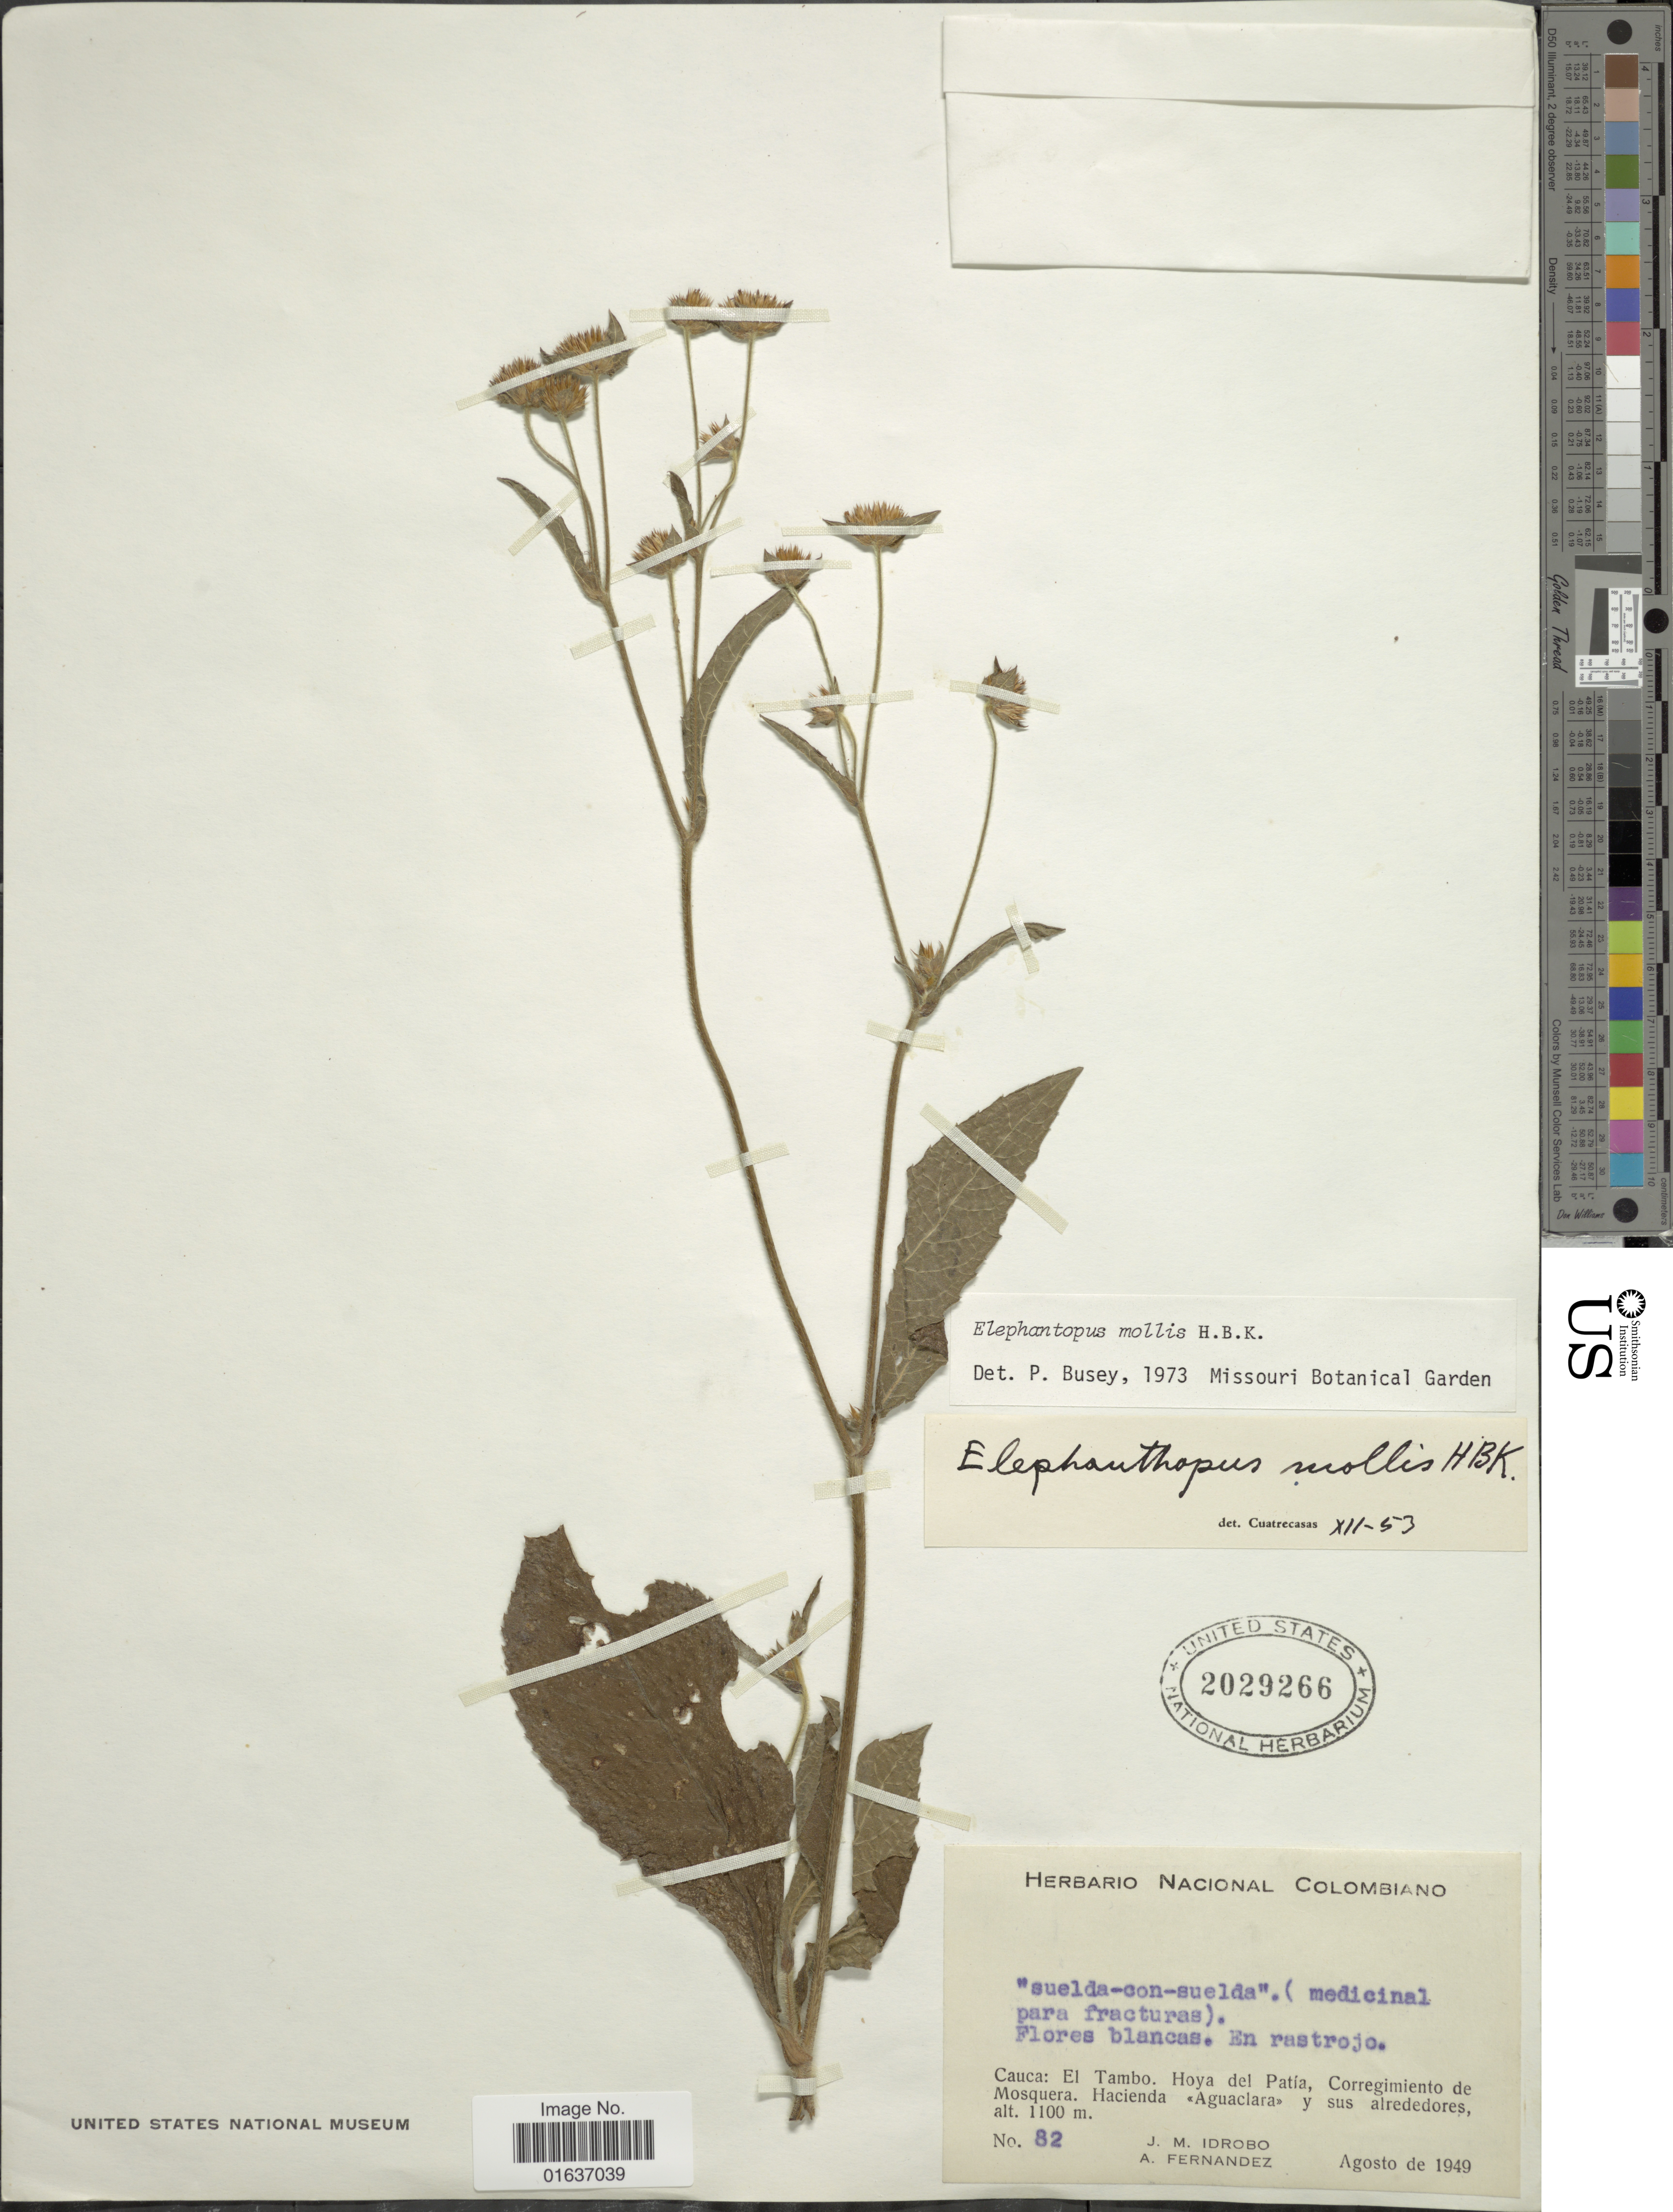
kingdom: Plantae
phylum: Tracheophyta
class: Magnoliopsida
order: Asterales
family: Asteraceae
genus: Elephantopus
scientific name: Elephantopus mollis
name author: Kunth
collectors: J. M. Idrobo & A. Fernandez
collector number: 82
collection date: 1949-08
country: Colombia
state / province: Cauca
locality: El Tambo, Hoya del Patía, Corregimiento de Mosquera, hacienda Aguaclara ys us alrededores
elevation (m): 1100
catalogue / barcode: US 2029266